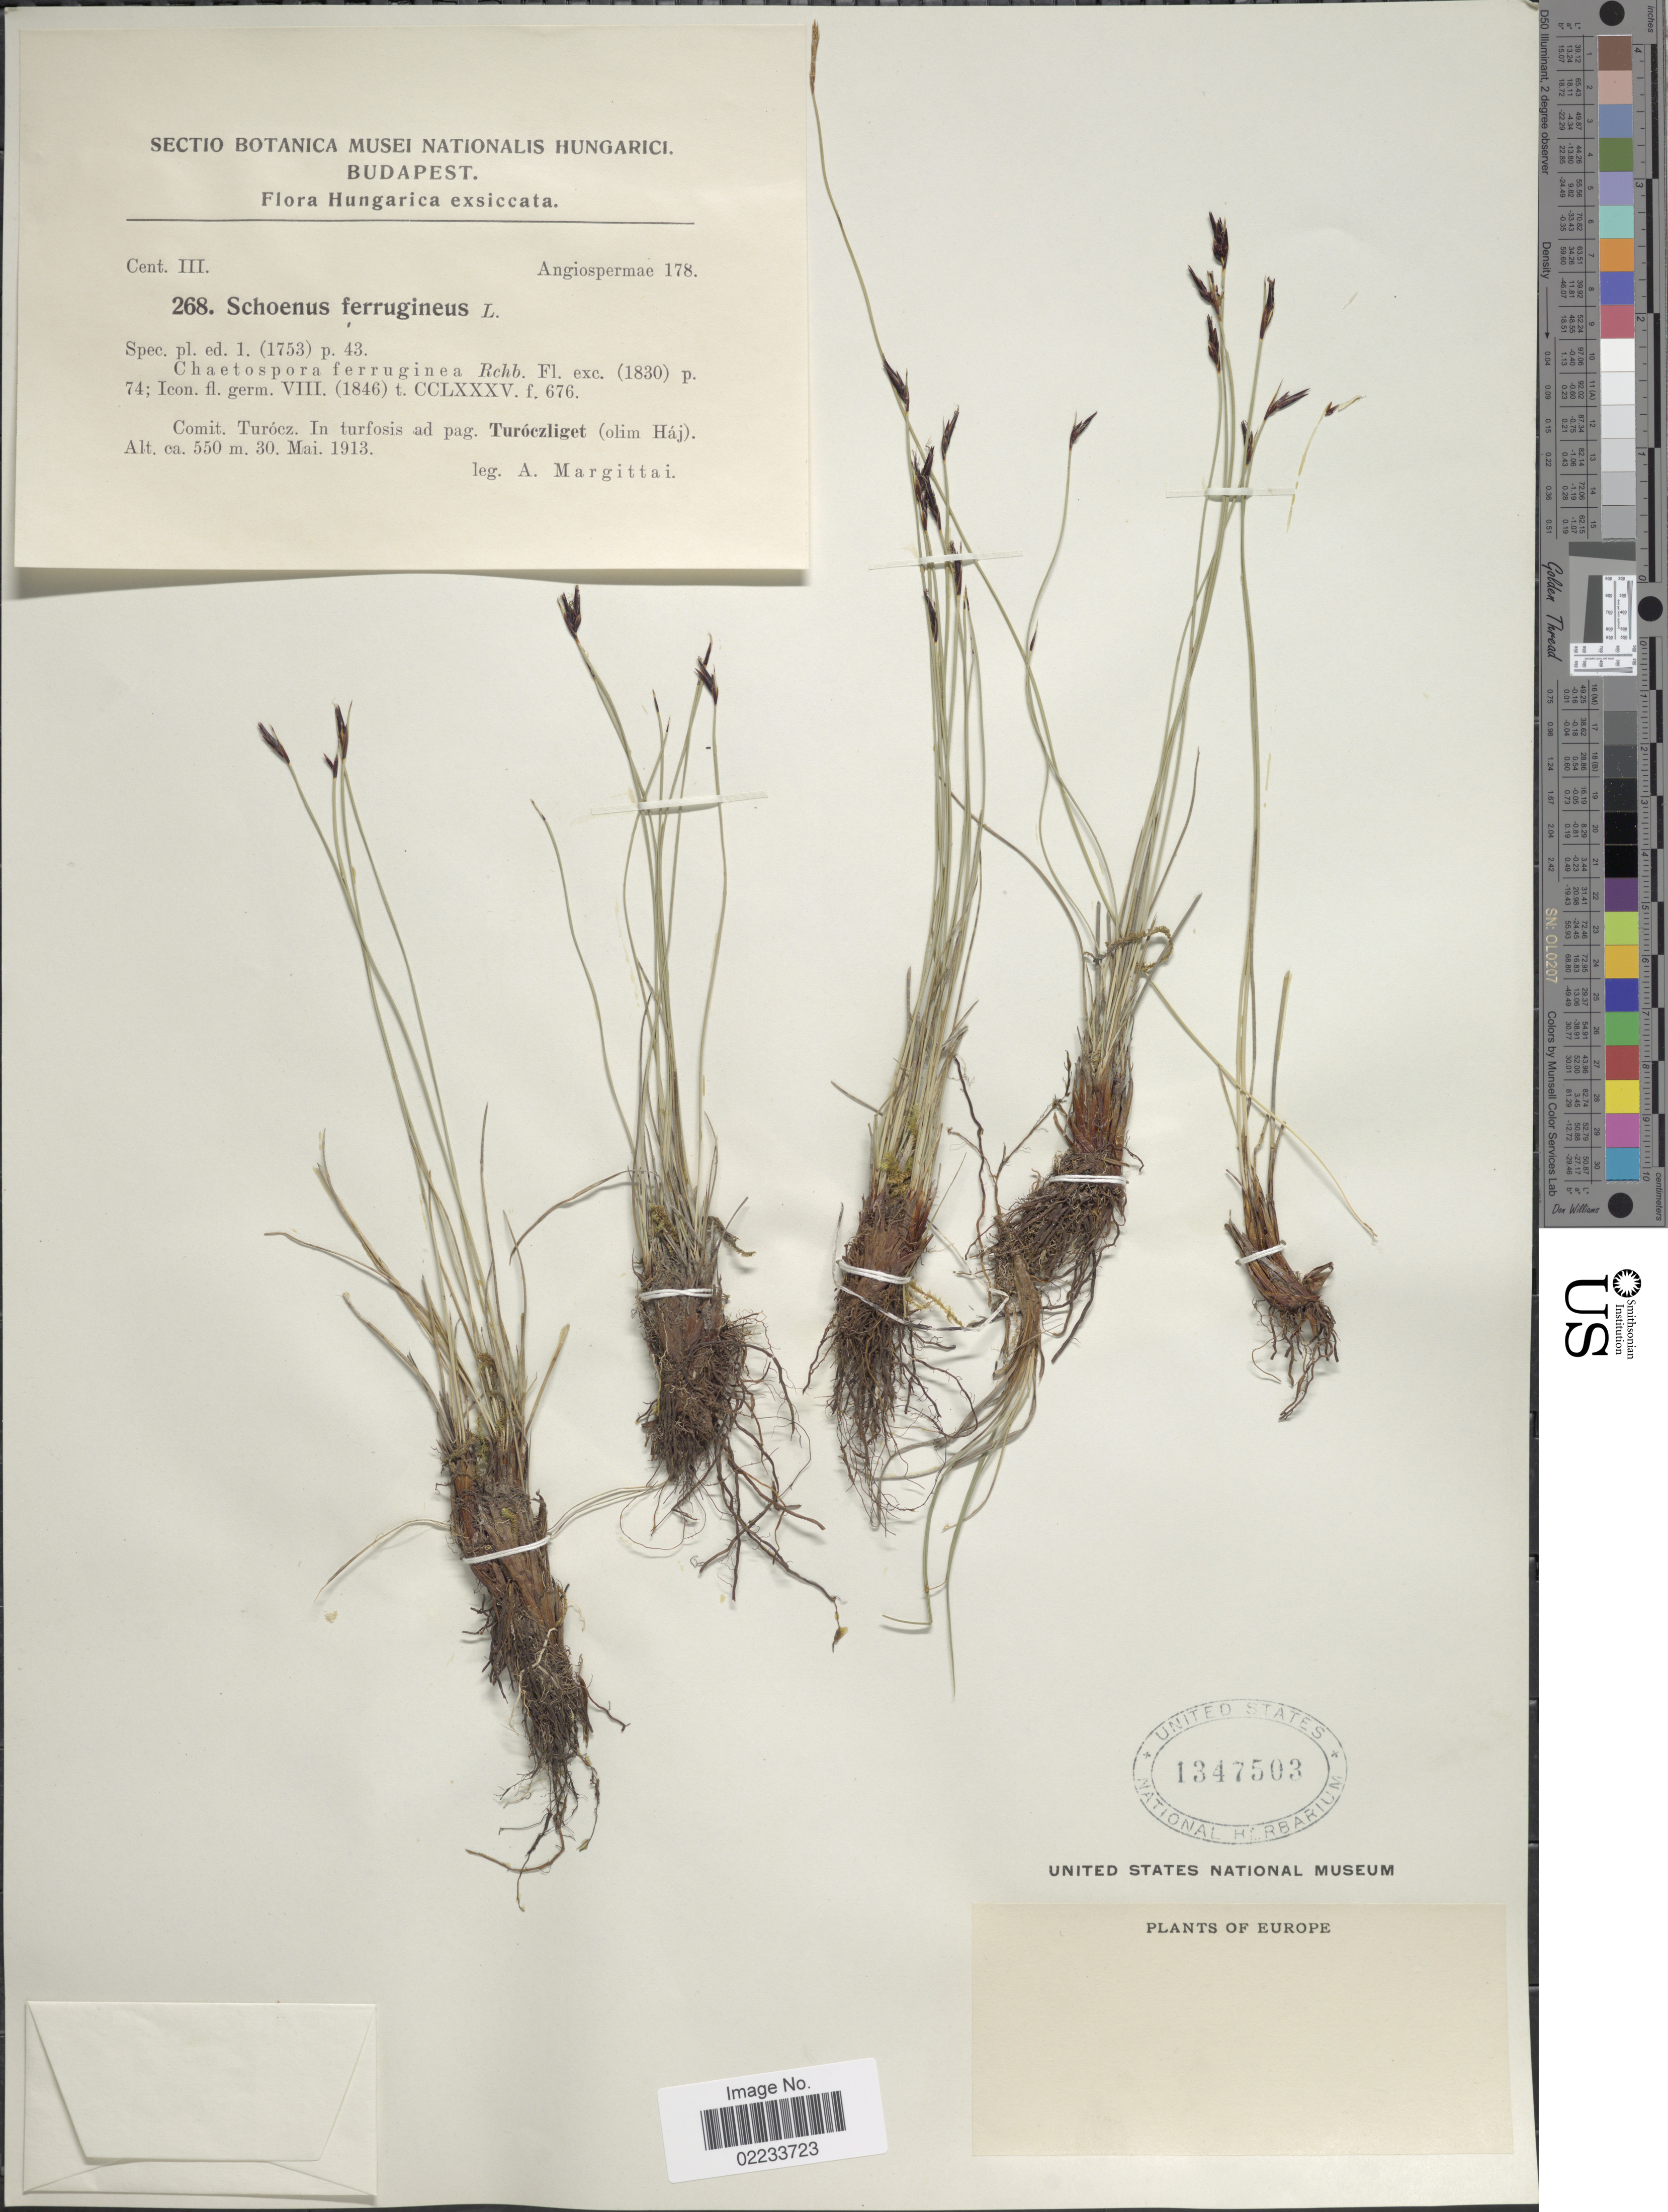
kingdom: Plantae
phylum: Tracheophyta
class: Liliopsida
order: Poales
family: Cyperaceae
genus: Schoenus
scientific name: Schoenus ferrugineus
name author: L.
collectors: A. Margittai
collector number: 268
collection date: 1913-05-30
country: Hungary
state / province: Budapest, Capital District of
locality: Budapest, Comit. Turócz. In turfosis ad pag Turóczliget (olim Háj)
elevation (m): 550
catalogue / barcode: US 1347503